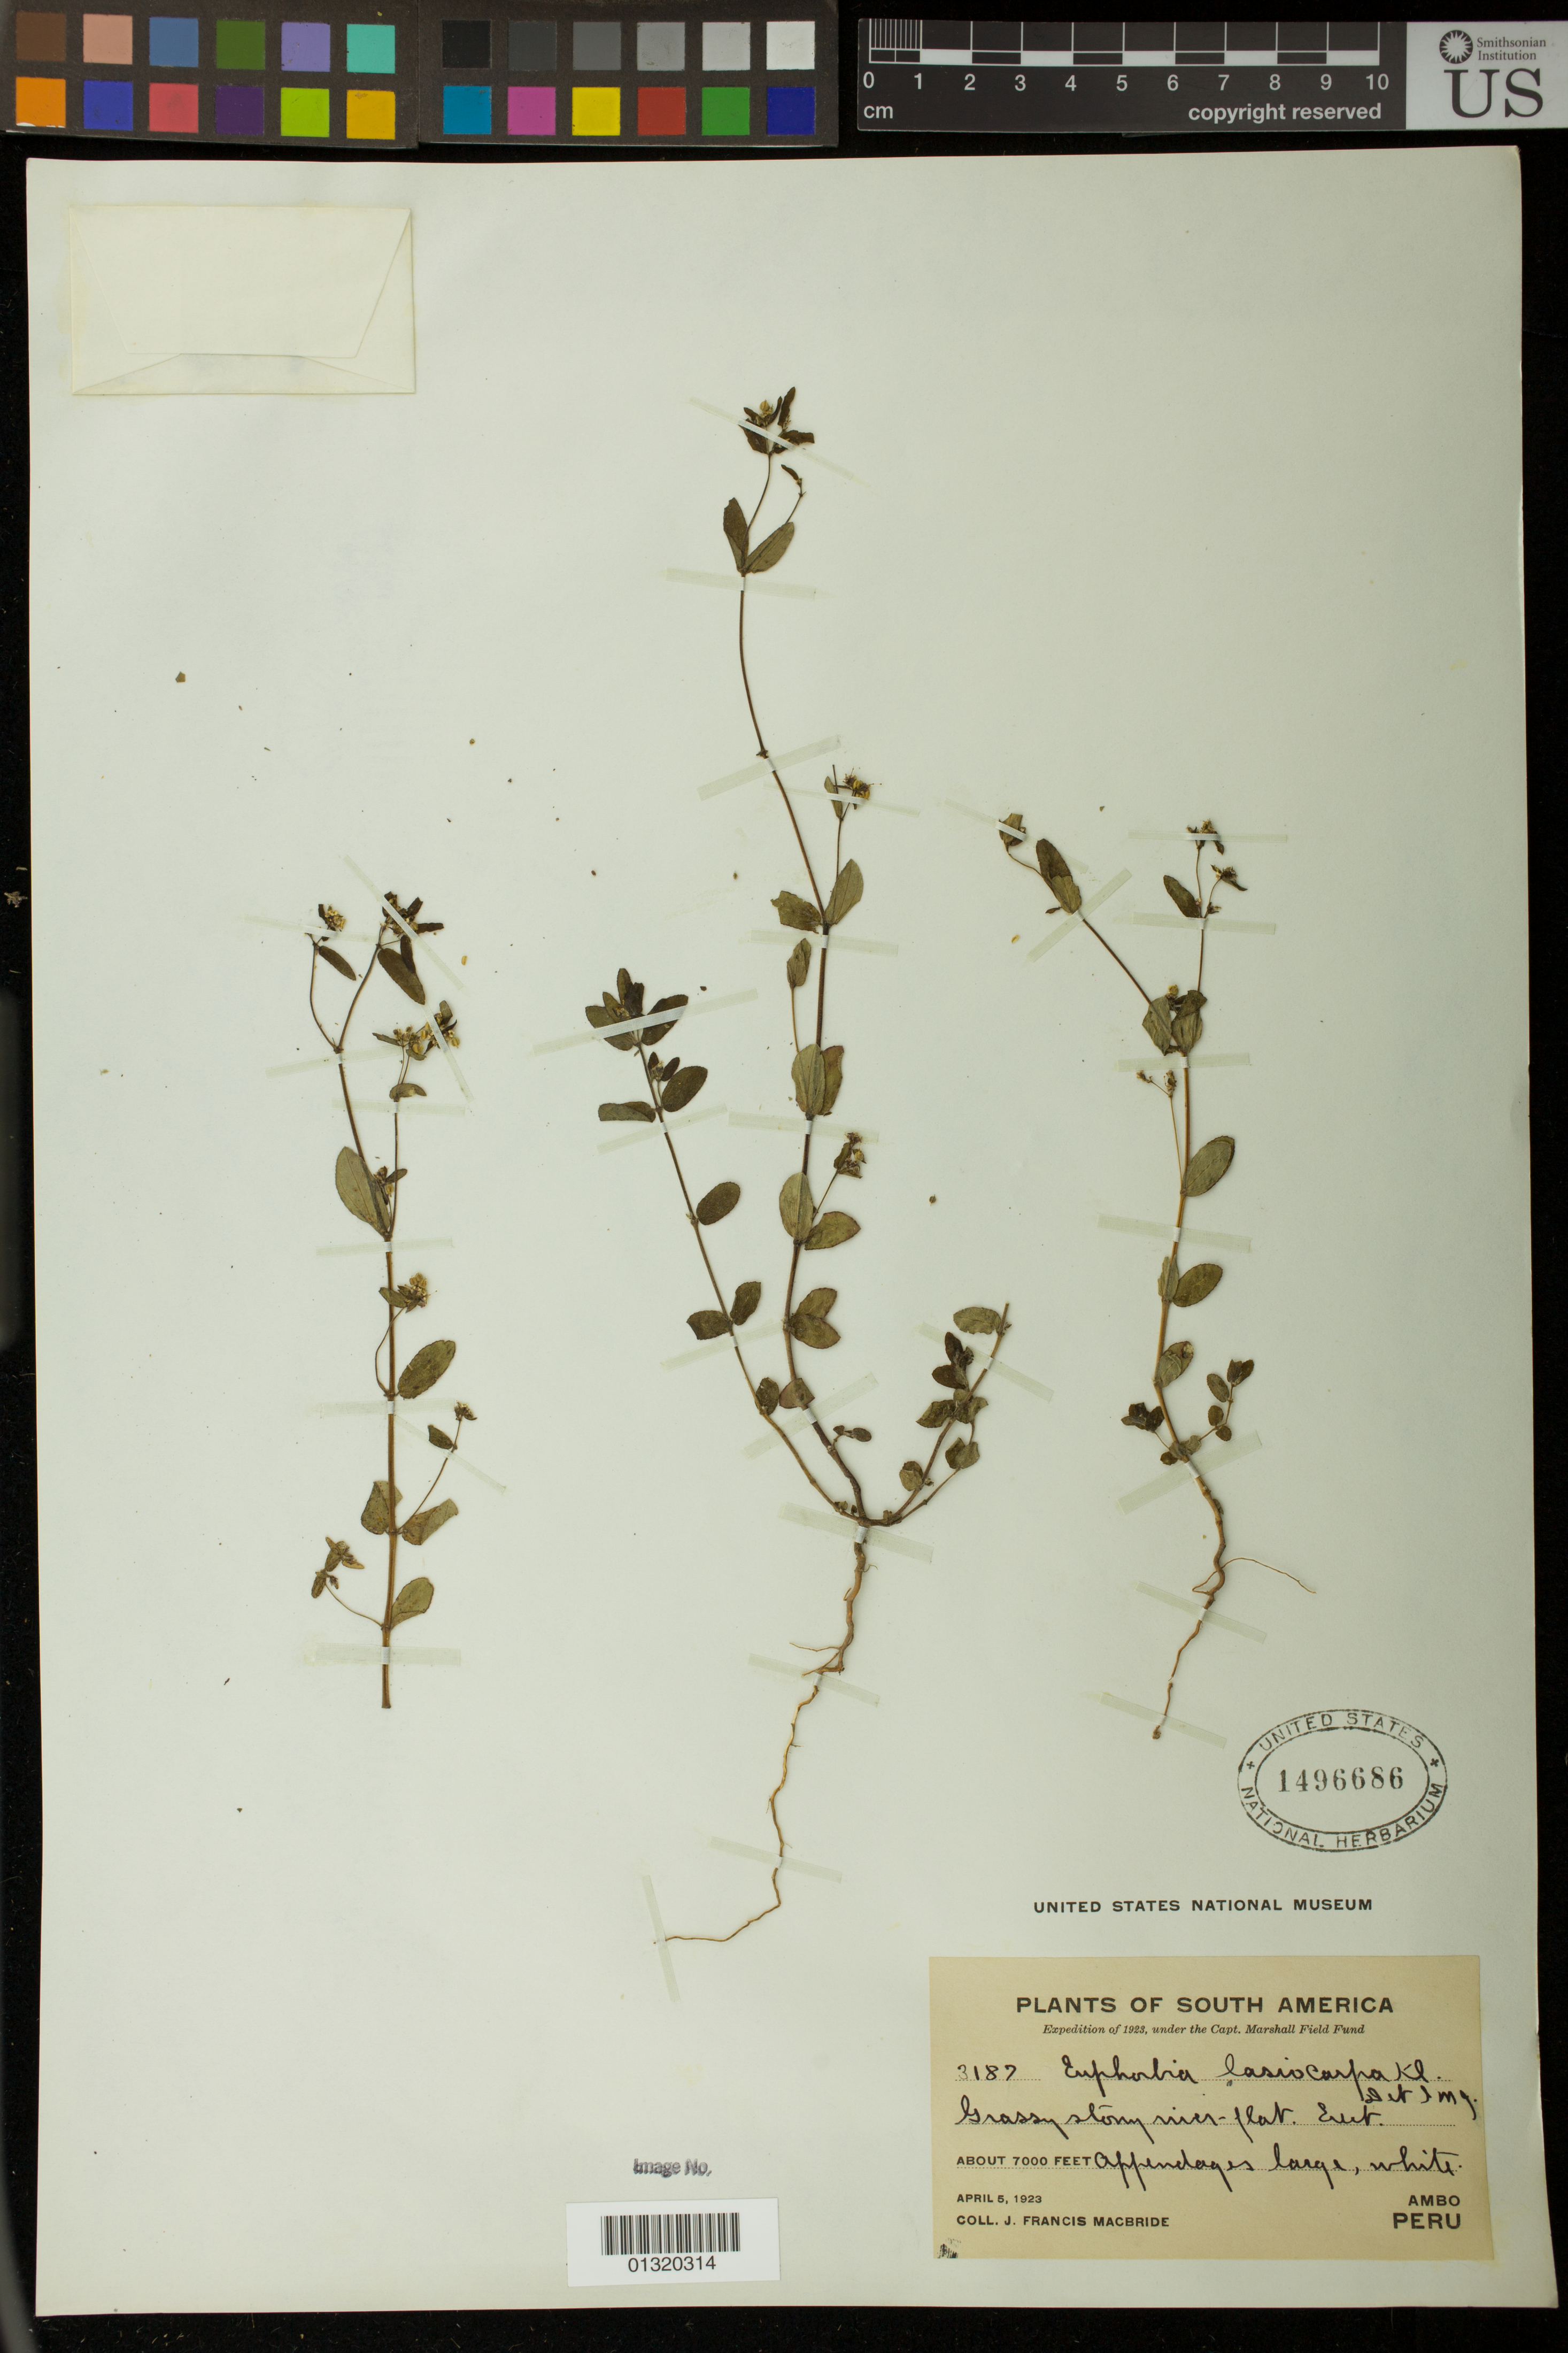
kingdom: Plantae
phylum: Tracheophyta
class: Magnoliopsida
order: Malpighiales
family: Euphorbiaceae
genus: Euphorbia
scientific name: Euphorbia lasiocarpa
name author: Klotzsch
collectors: J. F. Macbride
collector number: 3187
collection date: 1923-04-05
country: Peru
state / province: Huánuco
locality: Ambo;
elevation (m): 2134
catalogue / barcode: US 1496686